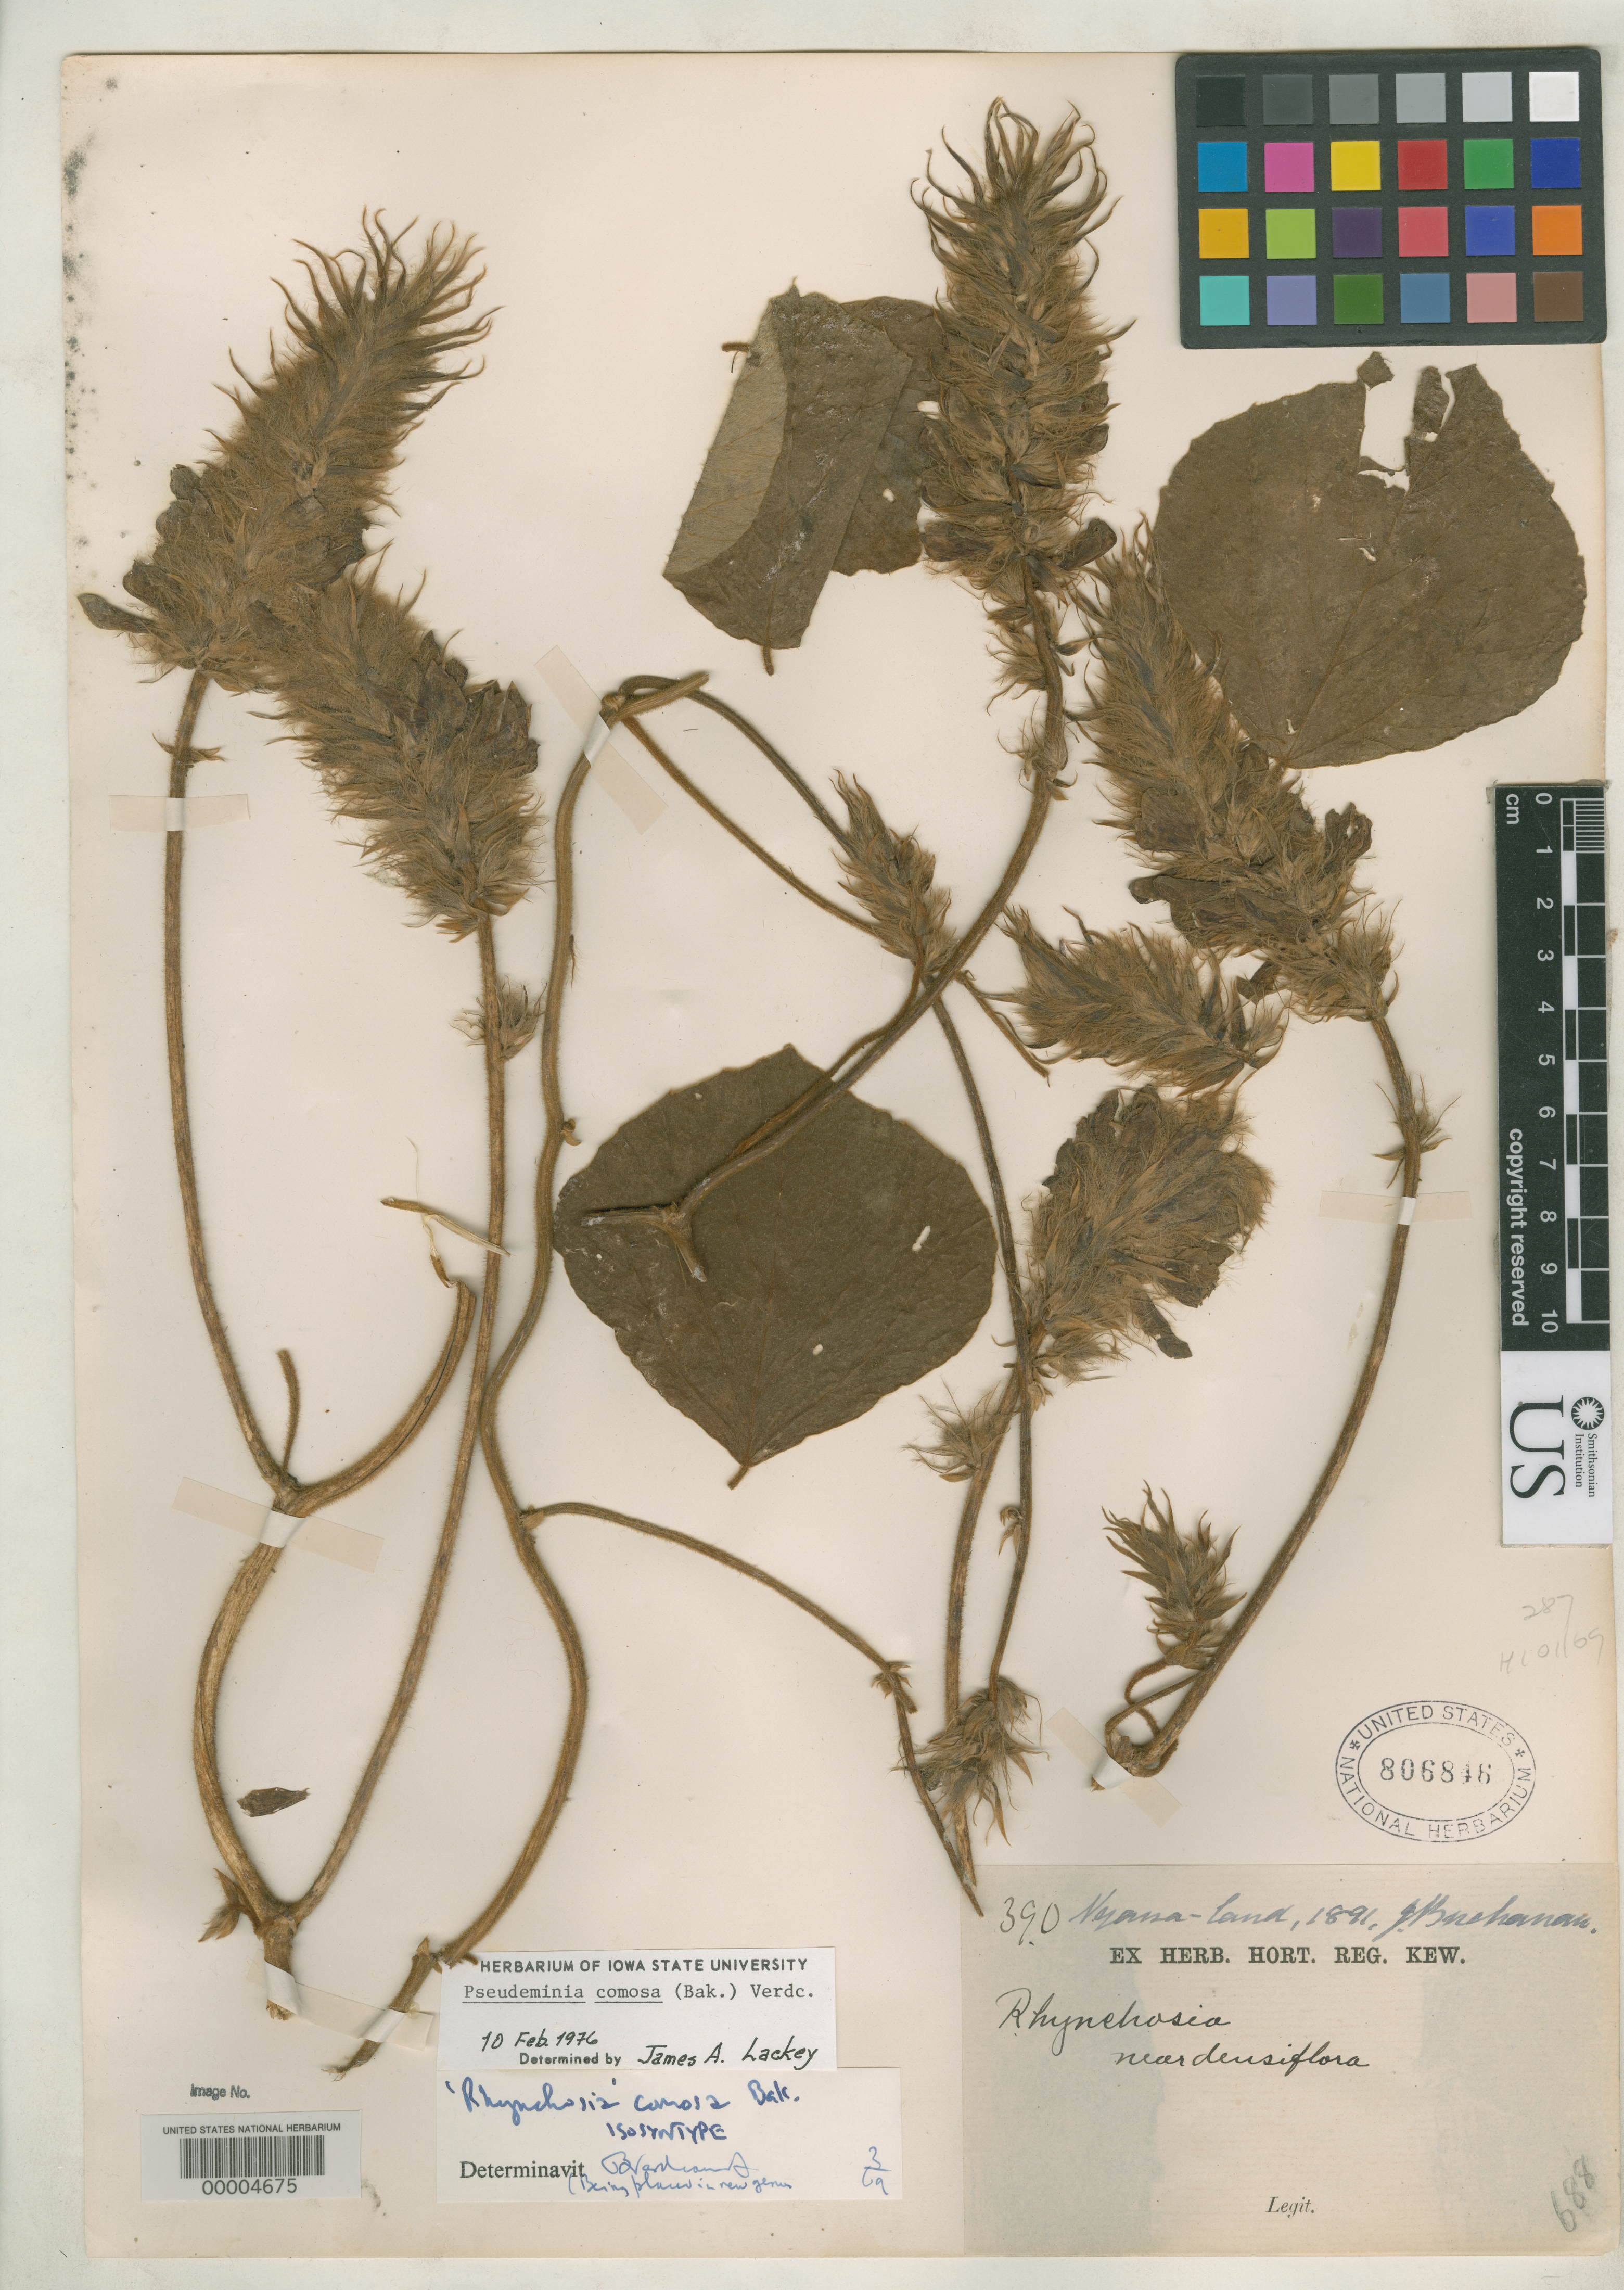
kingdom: Plantae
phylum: Tracheophyta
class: Magnoliopsida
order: Fabales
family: Fabaceae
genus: Rhynchosia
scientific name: Rhynchosia comosa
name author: Baker f.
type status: Isosyntype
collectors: J. Buchanan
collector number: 390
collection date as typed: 1891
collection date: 1891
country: Malawi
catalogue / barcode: US 806846